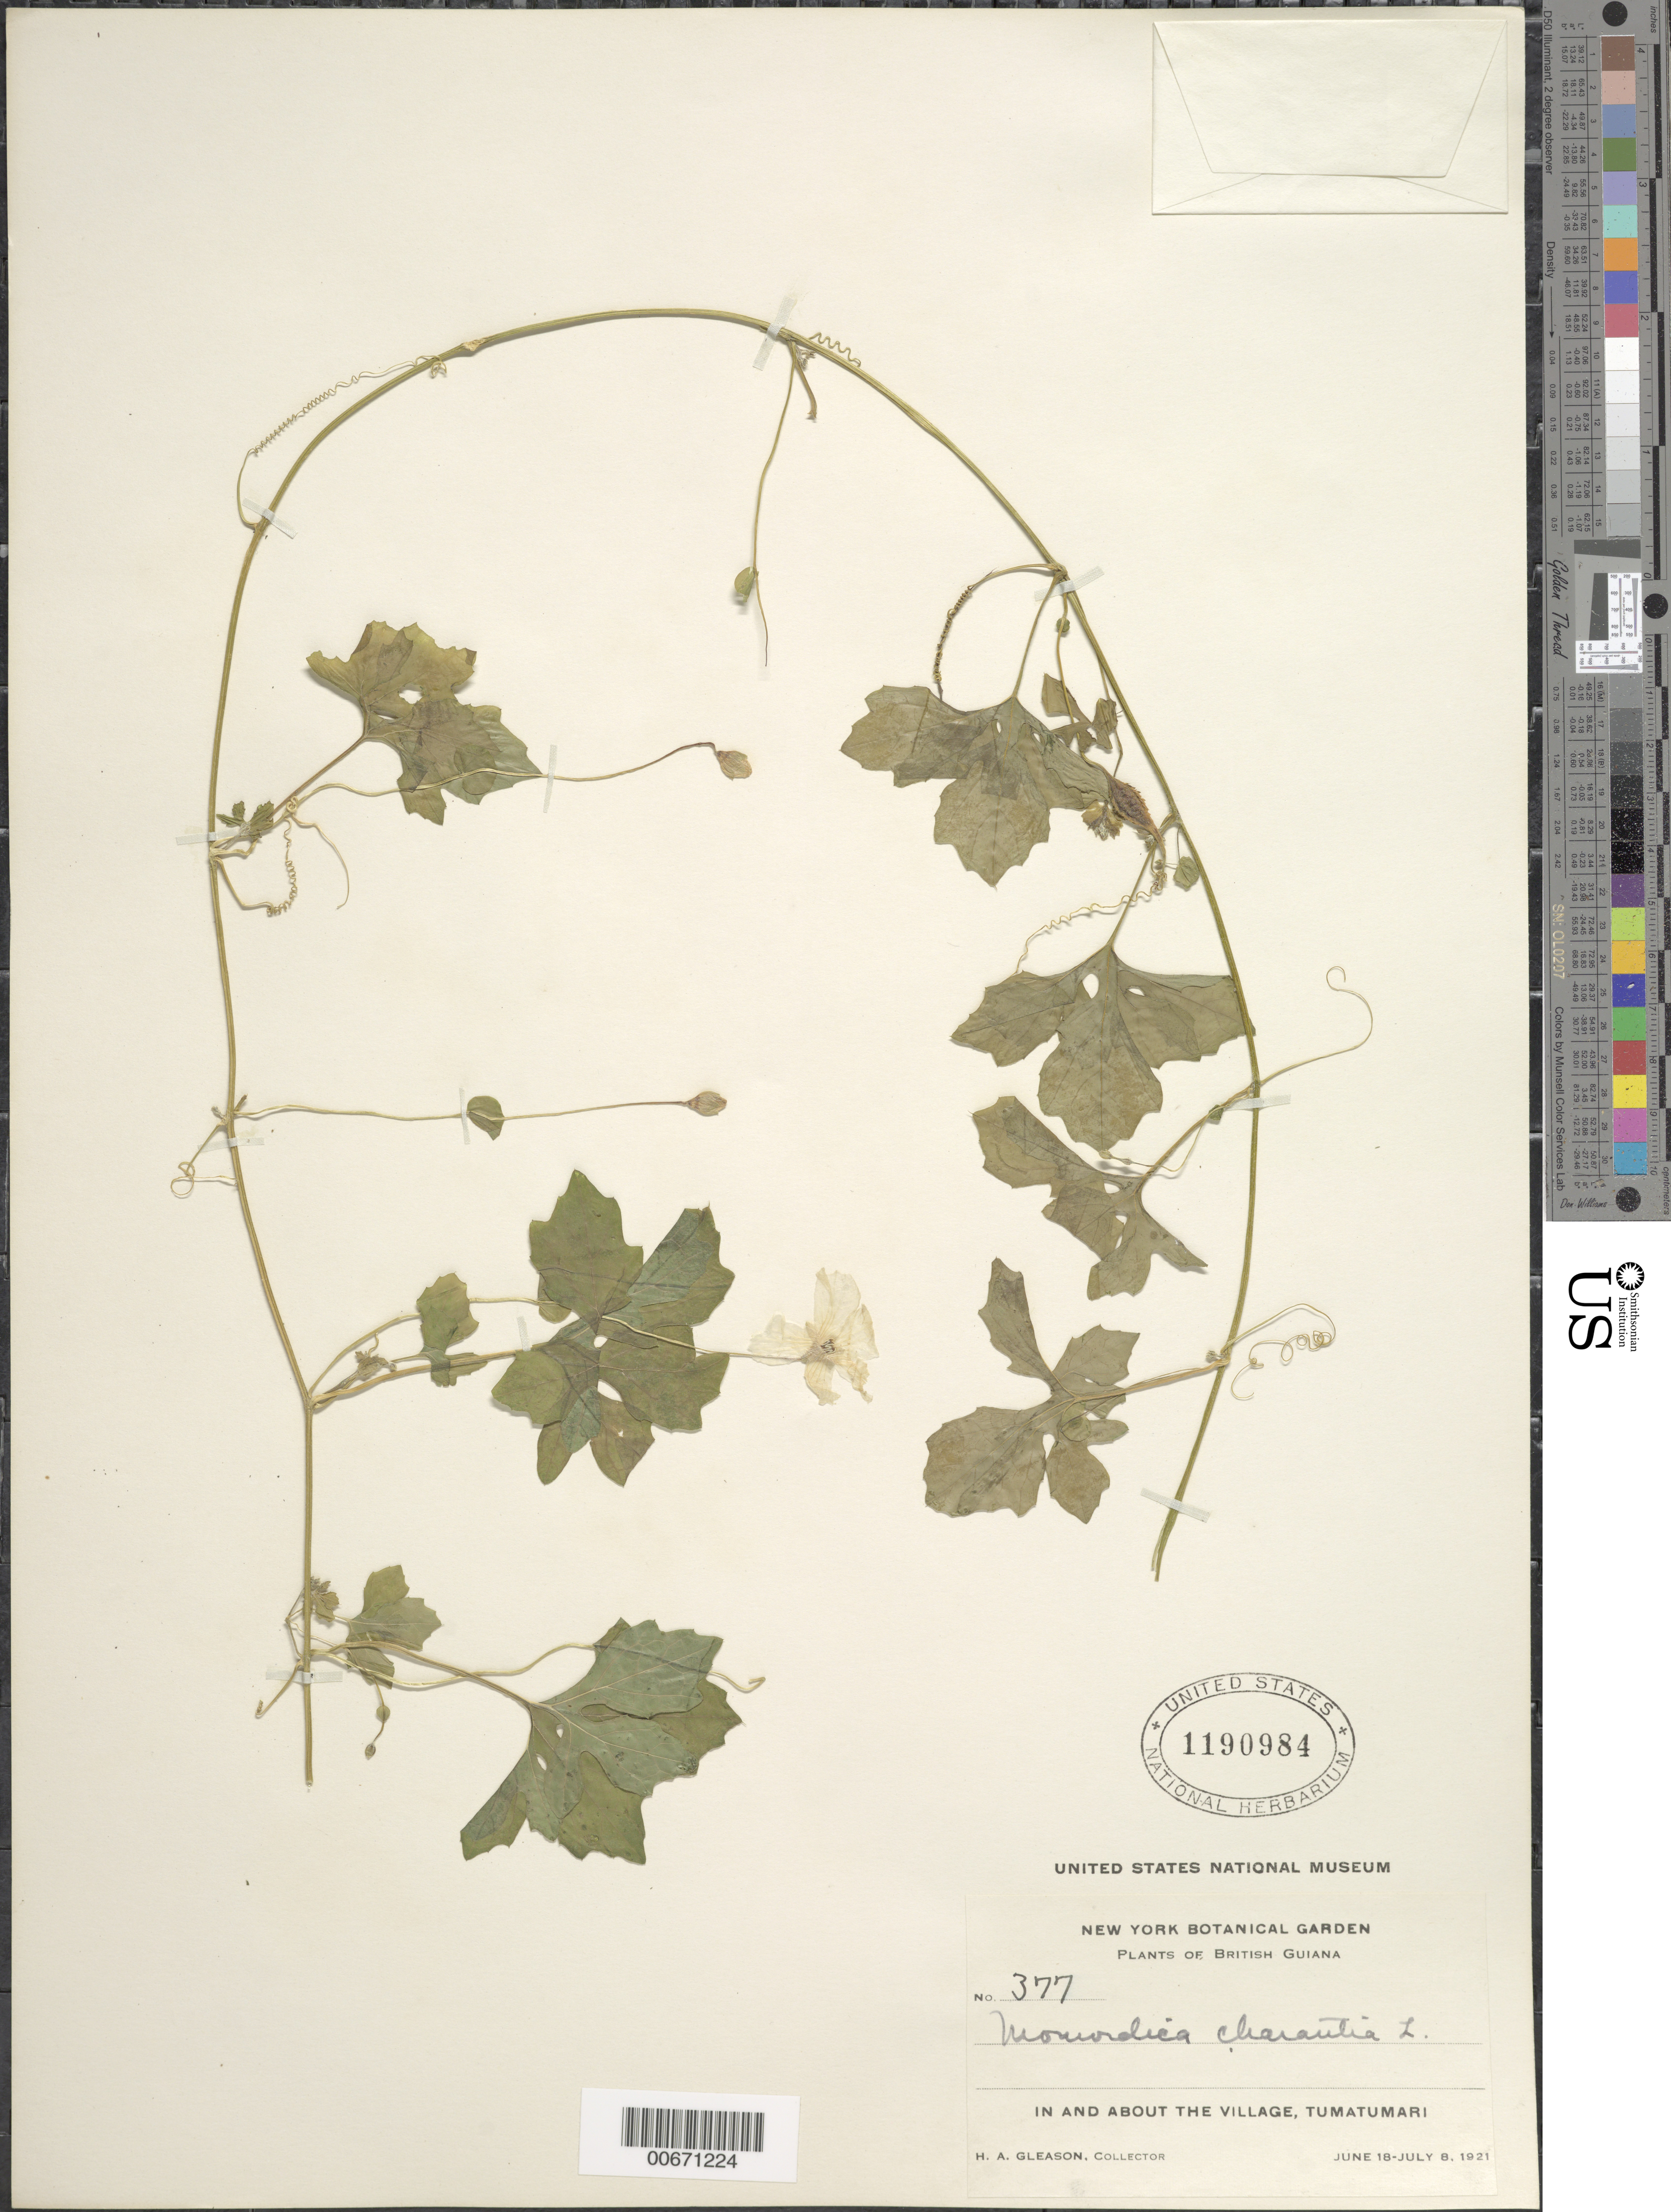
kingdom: Plantae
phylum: Tracheophyta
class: Magnoliopsida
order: Cucurbitales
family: Cucurbitaceae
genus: Momordica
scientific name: Momordica charantia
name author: L.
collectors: H. A. Gleason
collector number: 377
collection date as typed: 18-Jun-21 to 8-Jul-21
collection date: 1921-06-18/1921-07-08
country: Guyana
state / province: Potaro-Siparuni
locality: Tumatumari Village, Potaro R.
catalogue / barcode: US 1190984